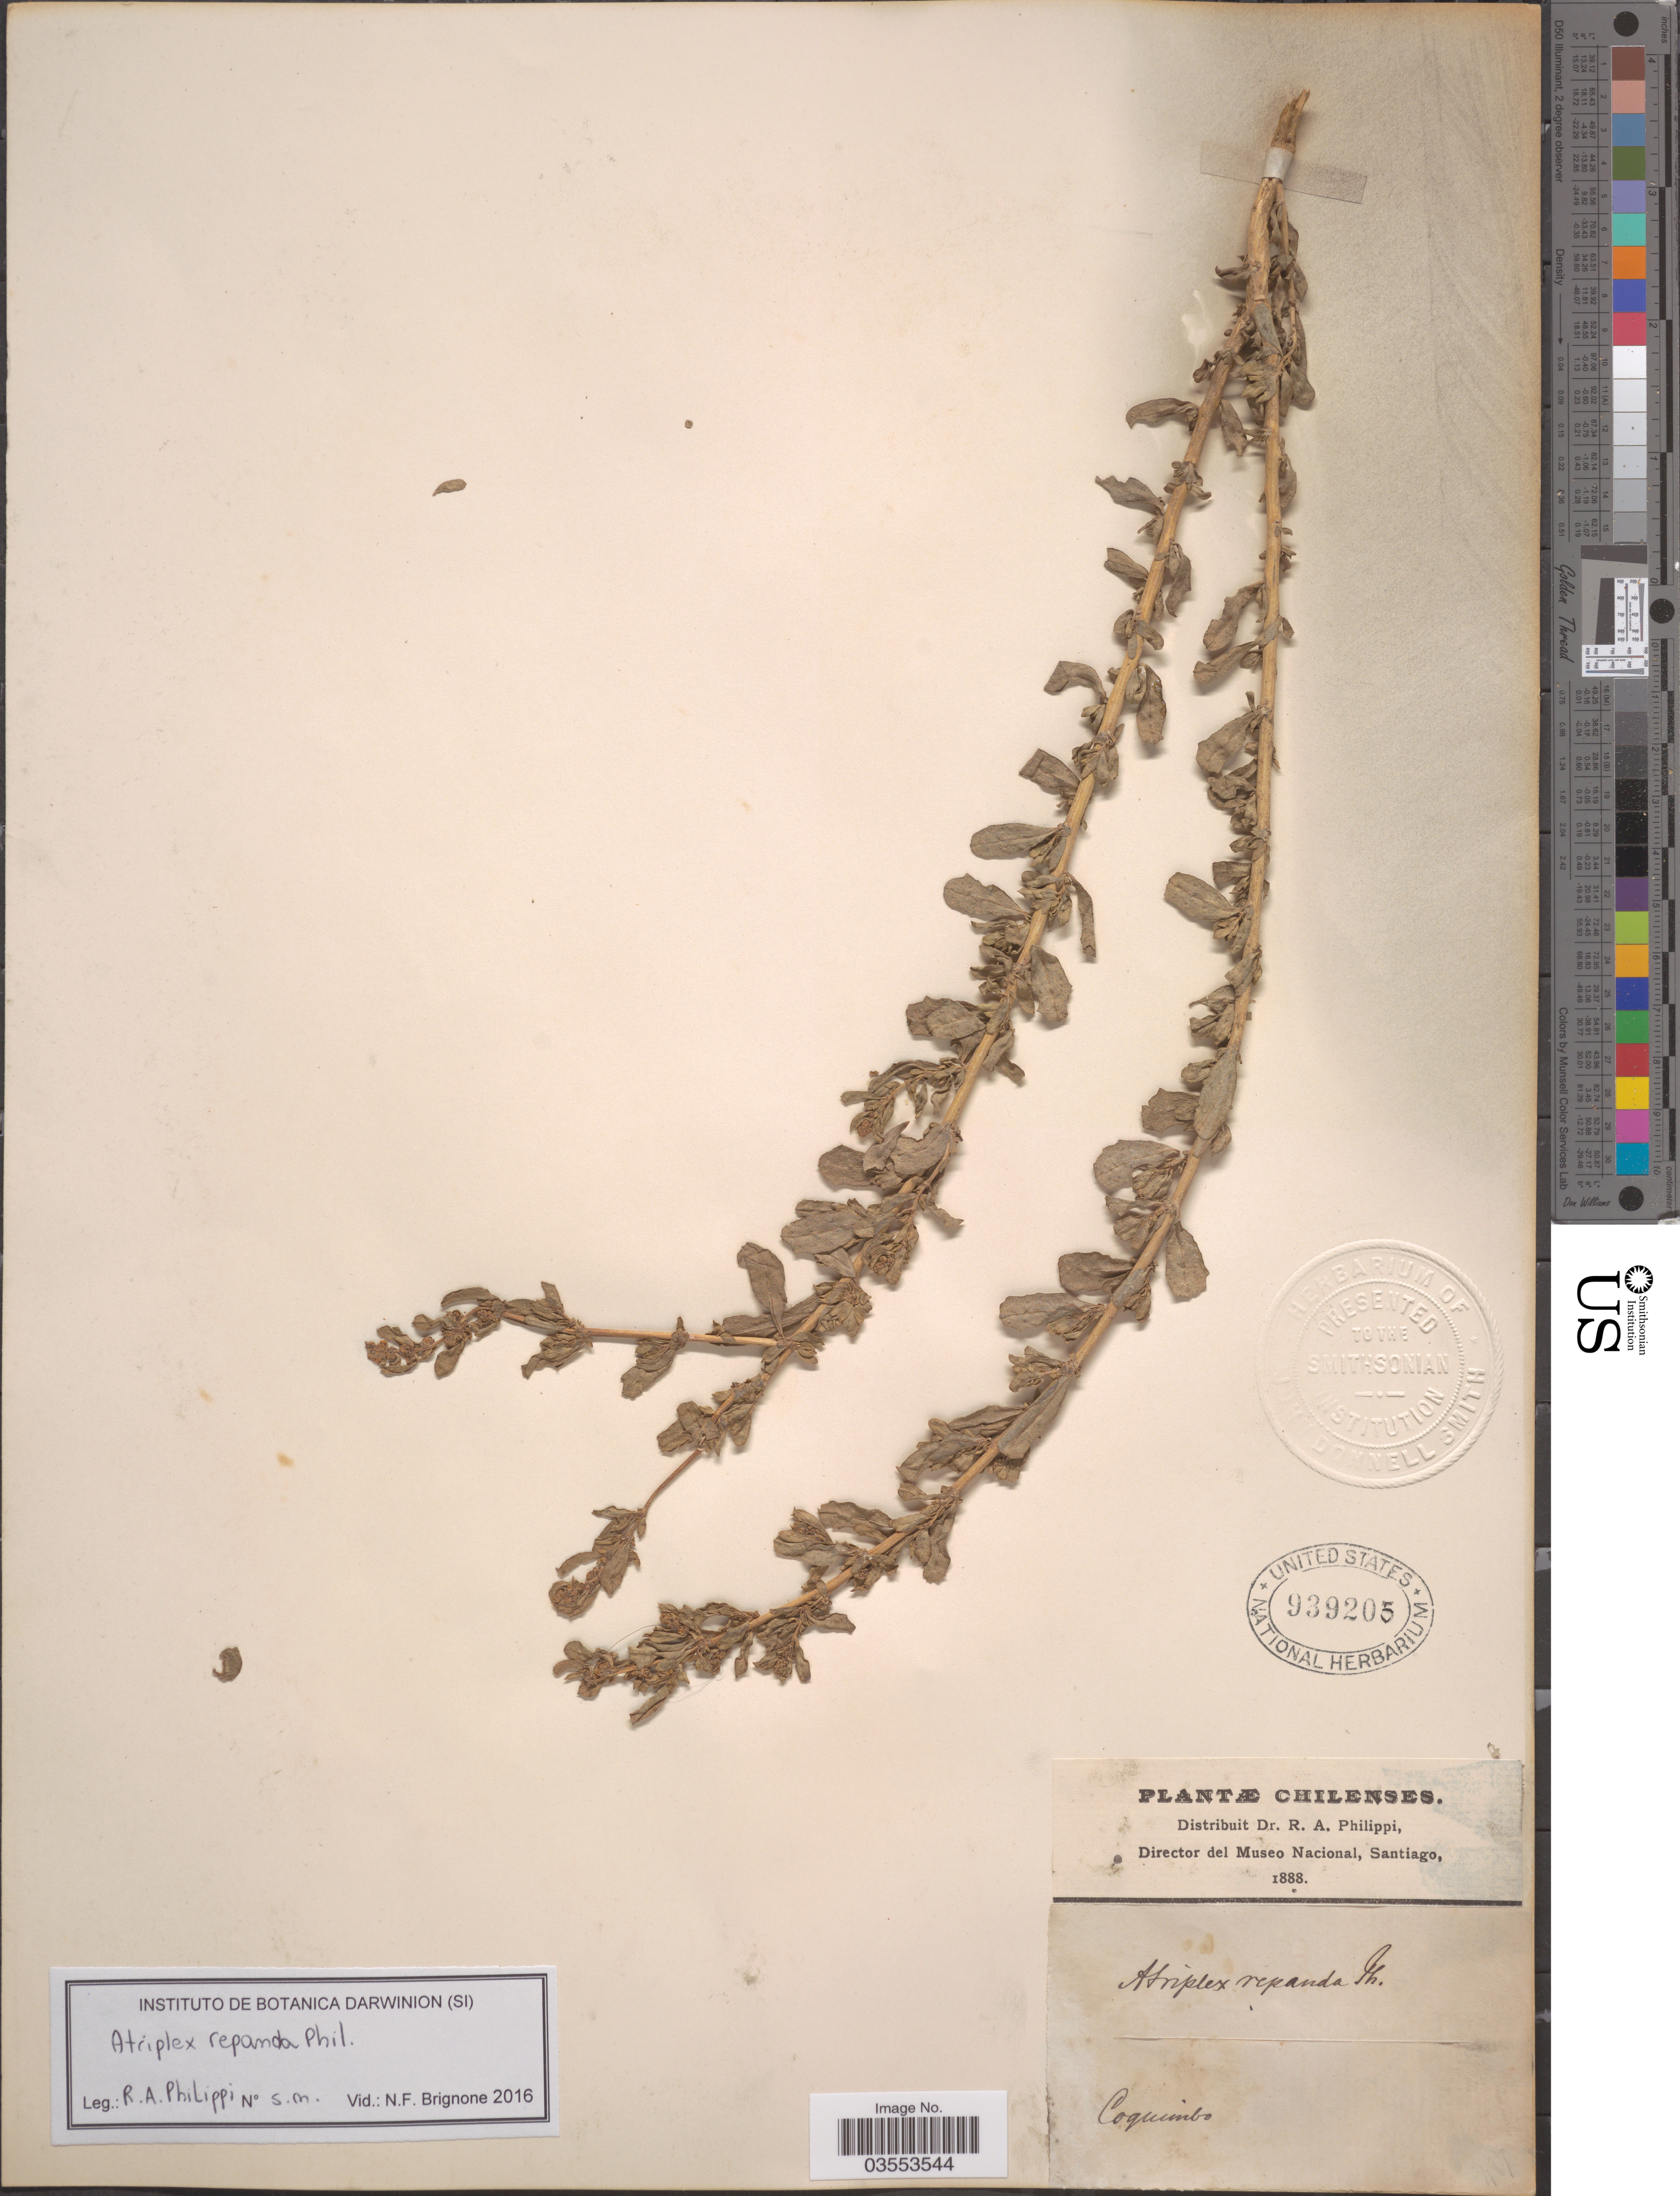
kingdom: Plantae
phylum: Tracheophyta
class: Magnoliopsida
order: Caryophyllales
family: Amaranthaceae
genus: Atriplex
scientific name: Atriplex repanda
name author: Phil.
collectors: ex. herb. R.A. Philippi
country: Chile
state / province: Coquimbo (IV)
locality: Coquimbo.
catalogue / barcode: US 939205